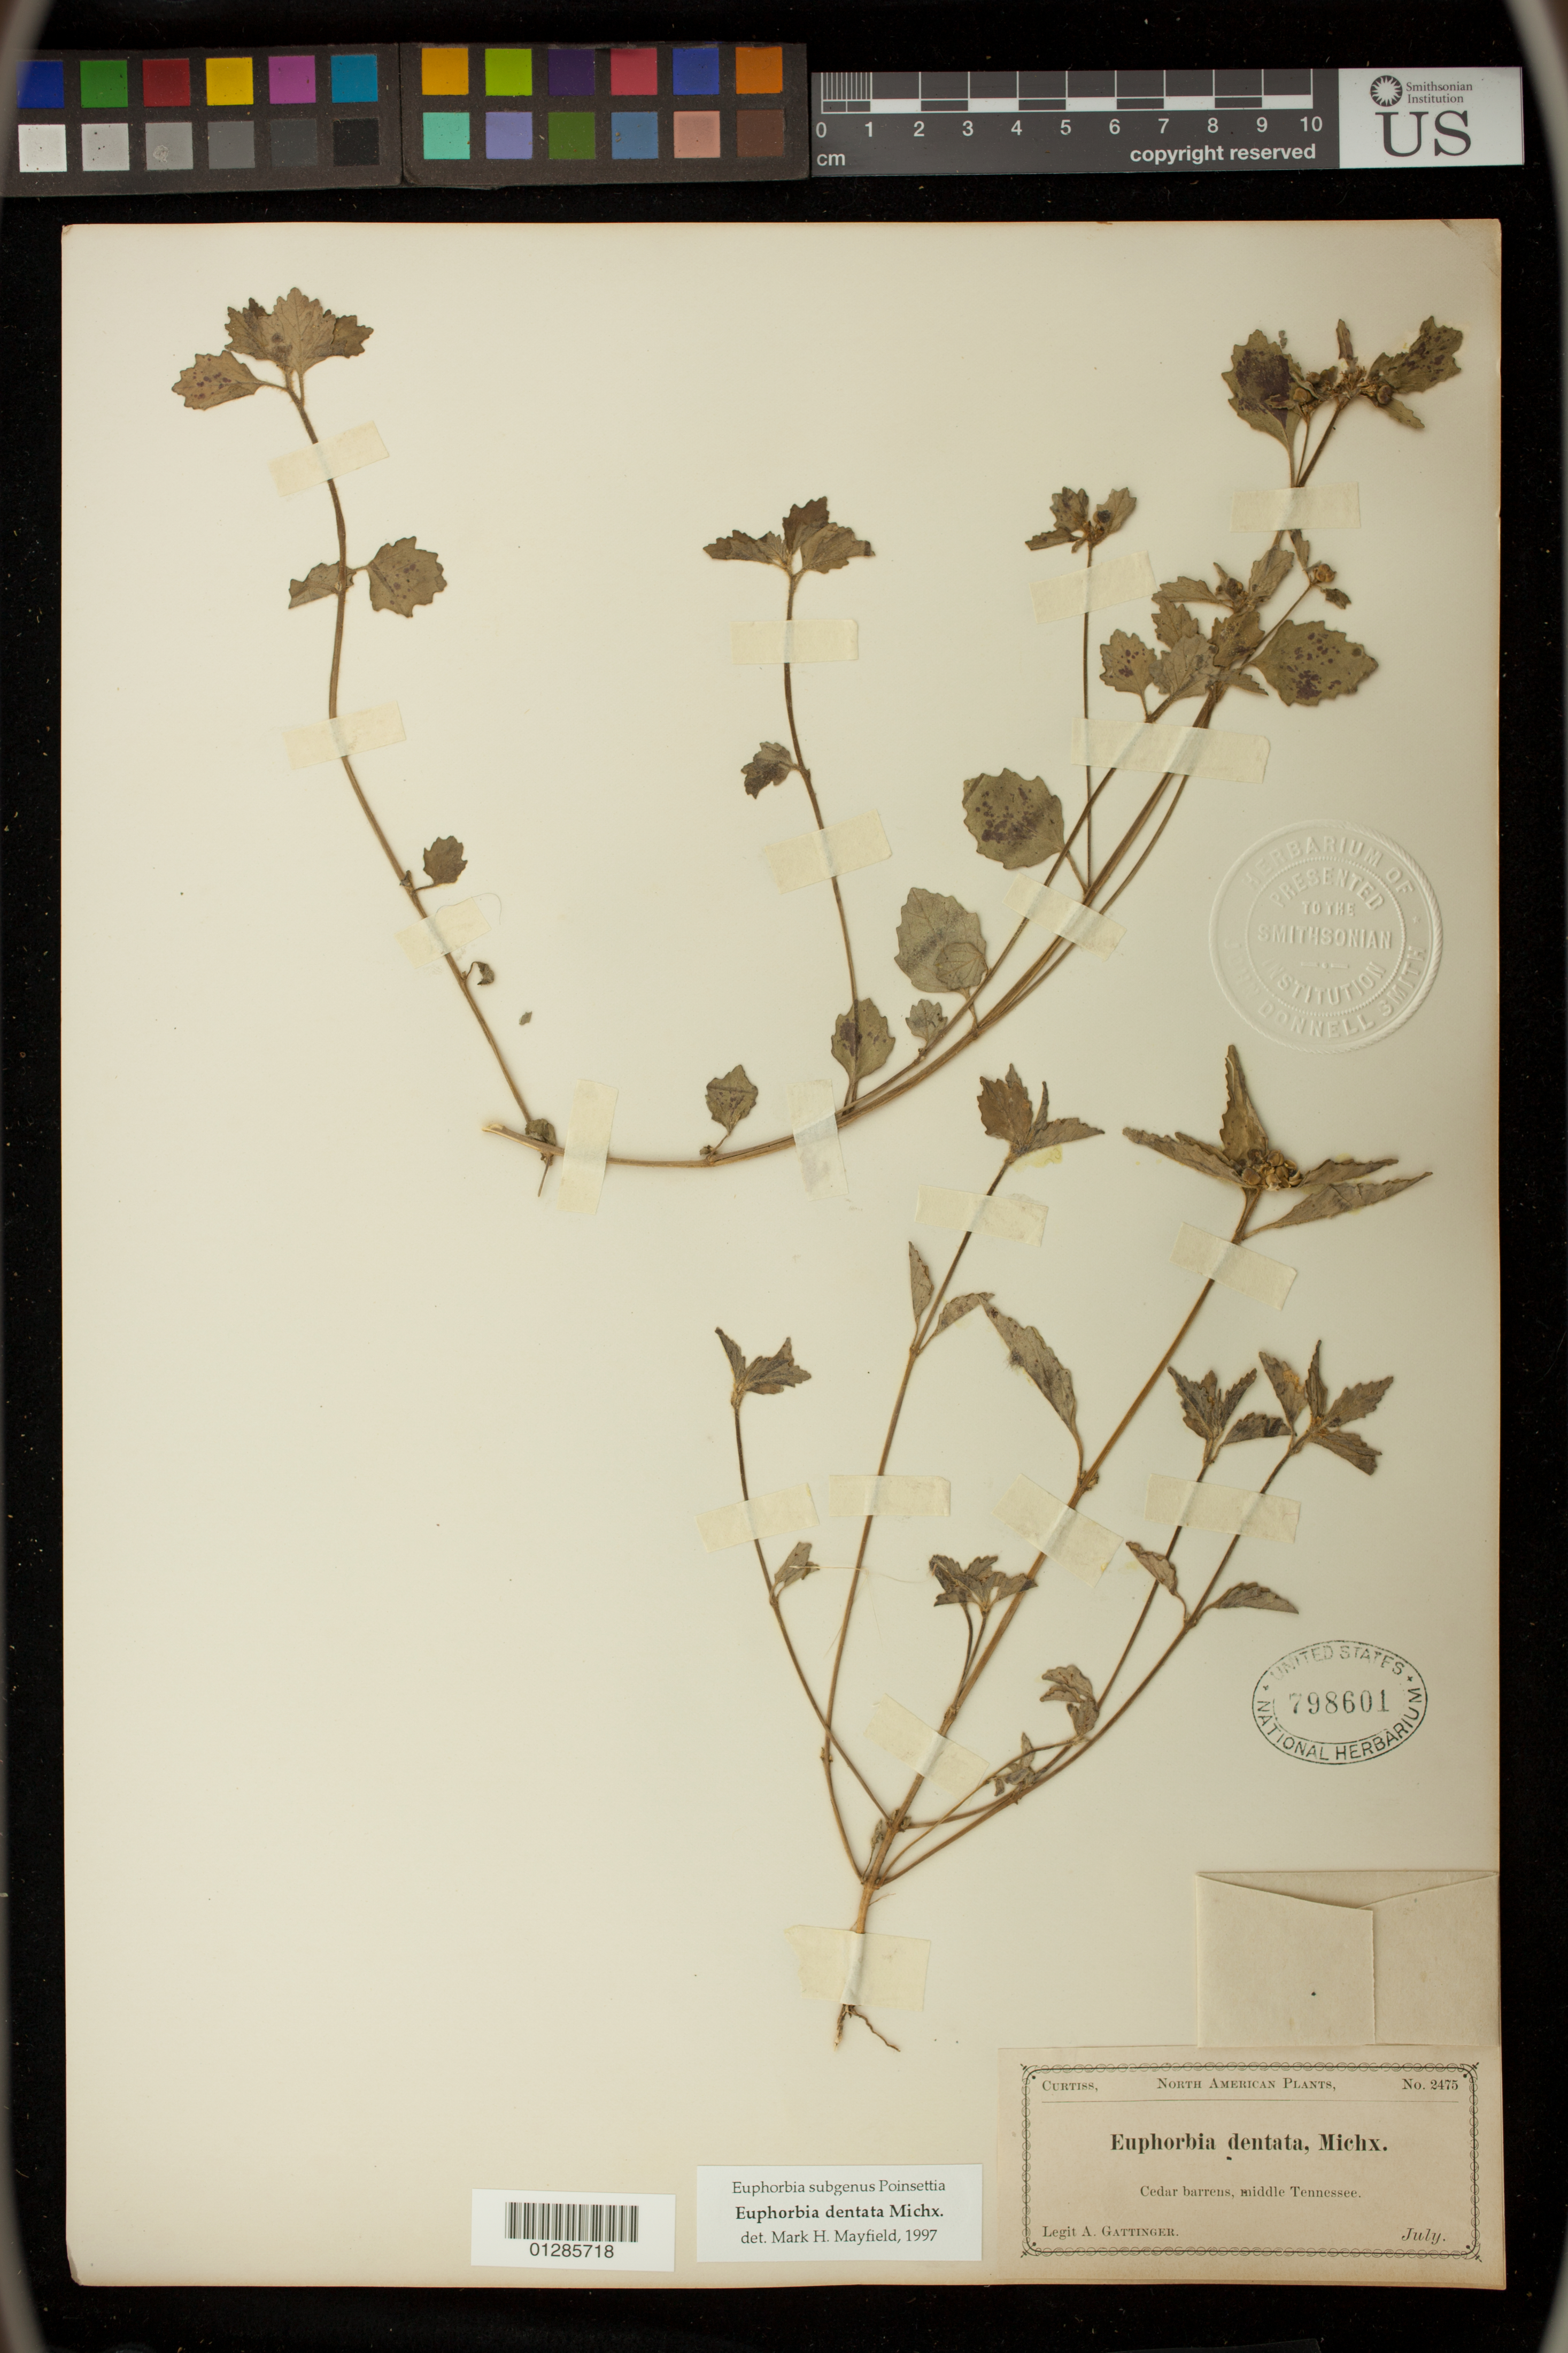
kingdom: Plantae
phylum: Tracheophyta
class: Magnoliopsida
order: Malpighiales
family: Euphorbiaceae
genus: Euphorbia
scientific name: Euphorbia dentata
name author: Michx.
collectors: A. Gattinger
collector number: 2475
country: United States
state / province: Tennessee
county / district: Rutherford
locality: Cedar barrens, middle Tennessee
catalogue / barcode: US 798601